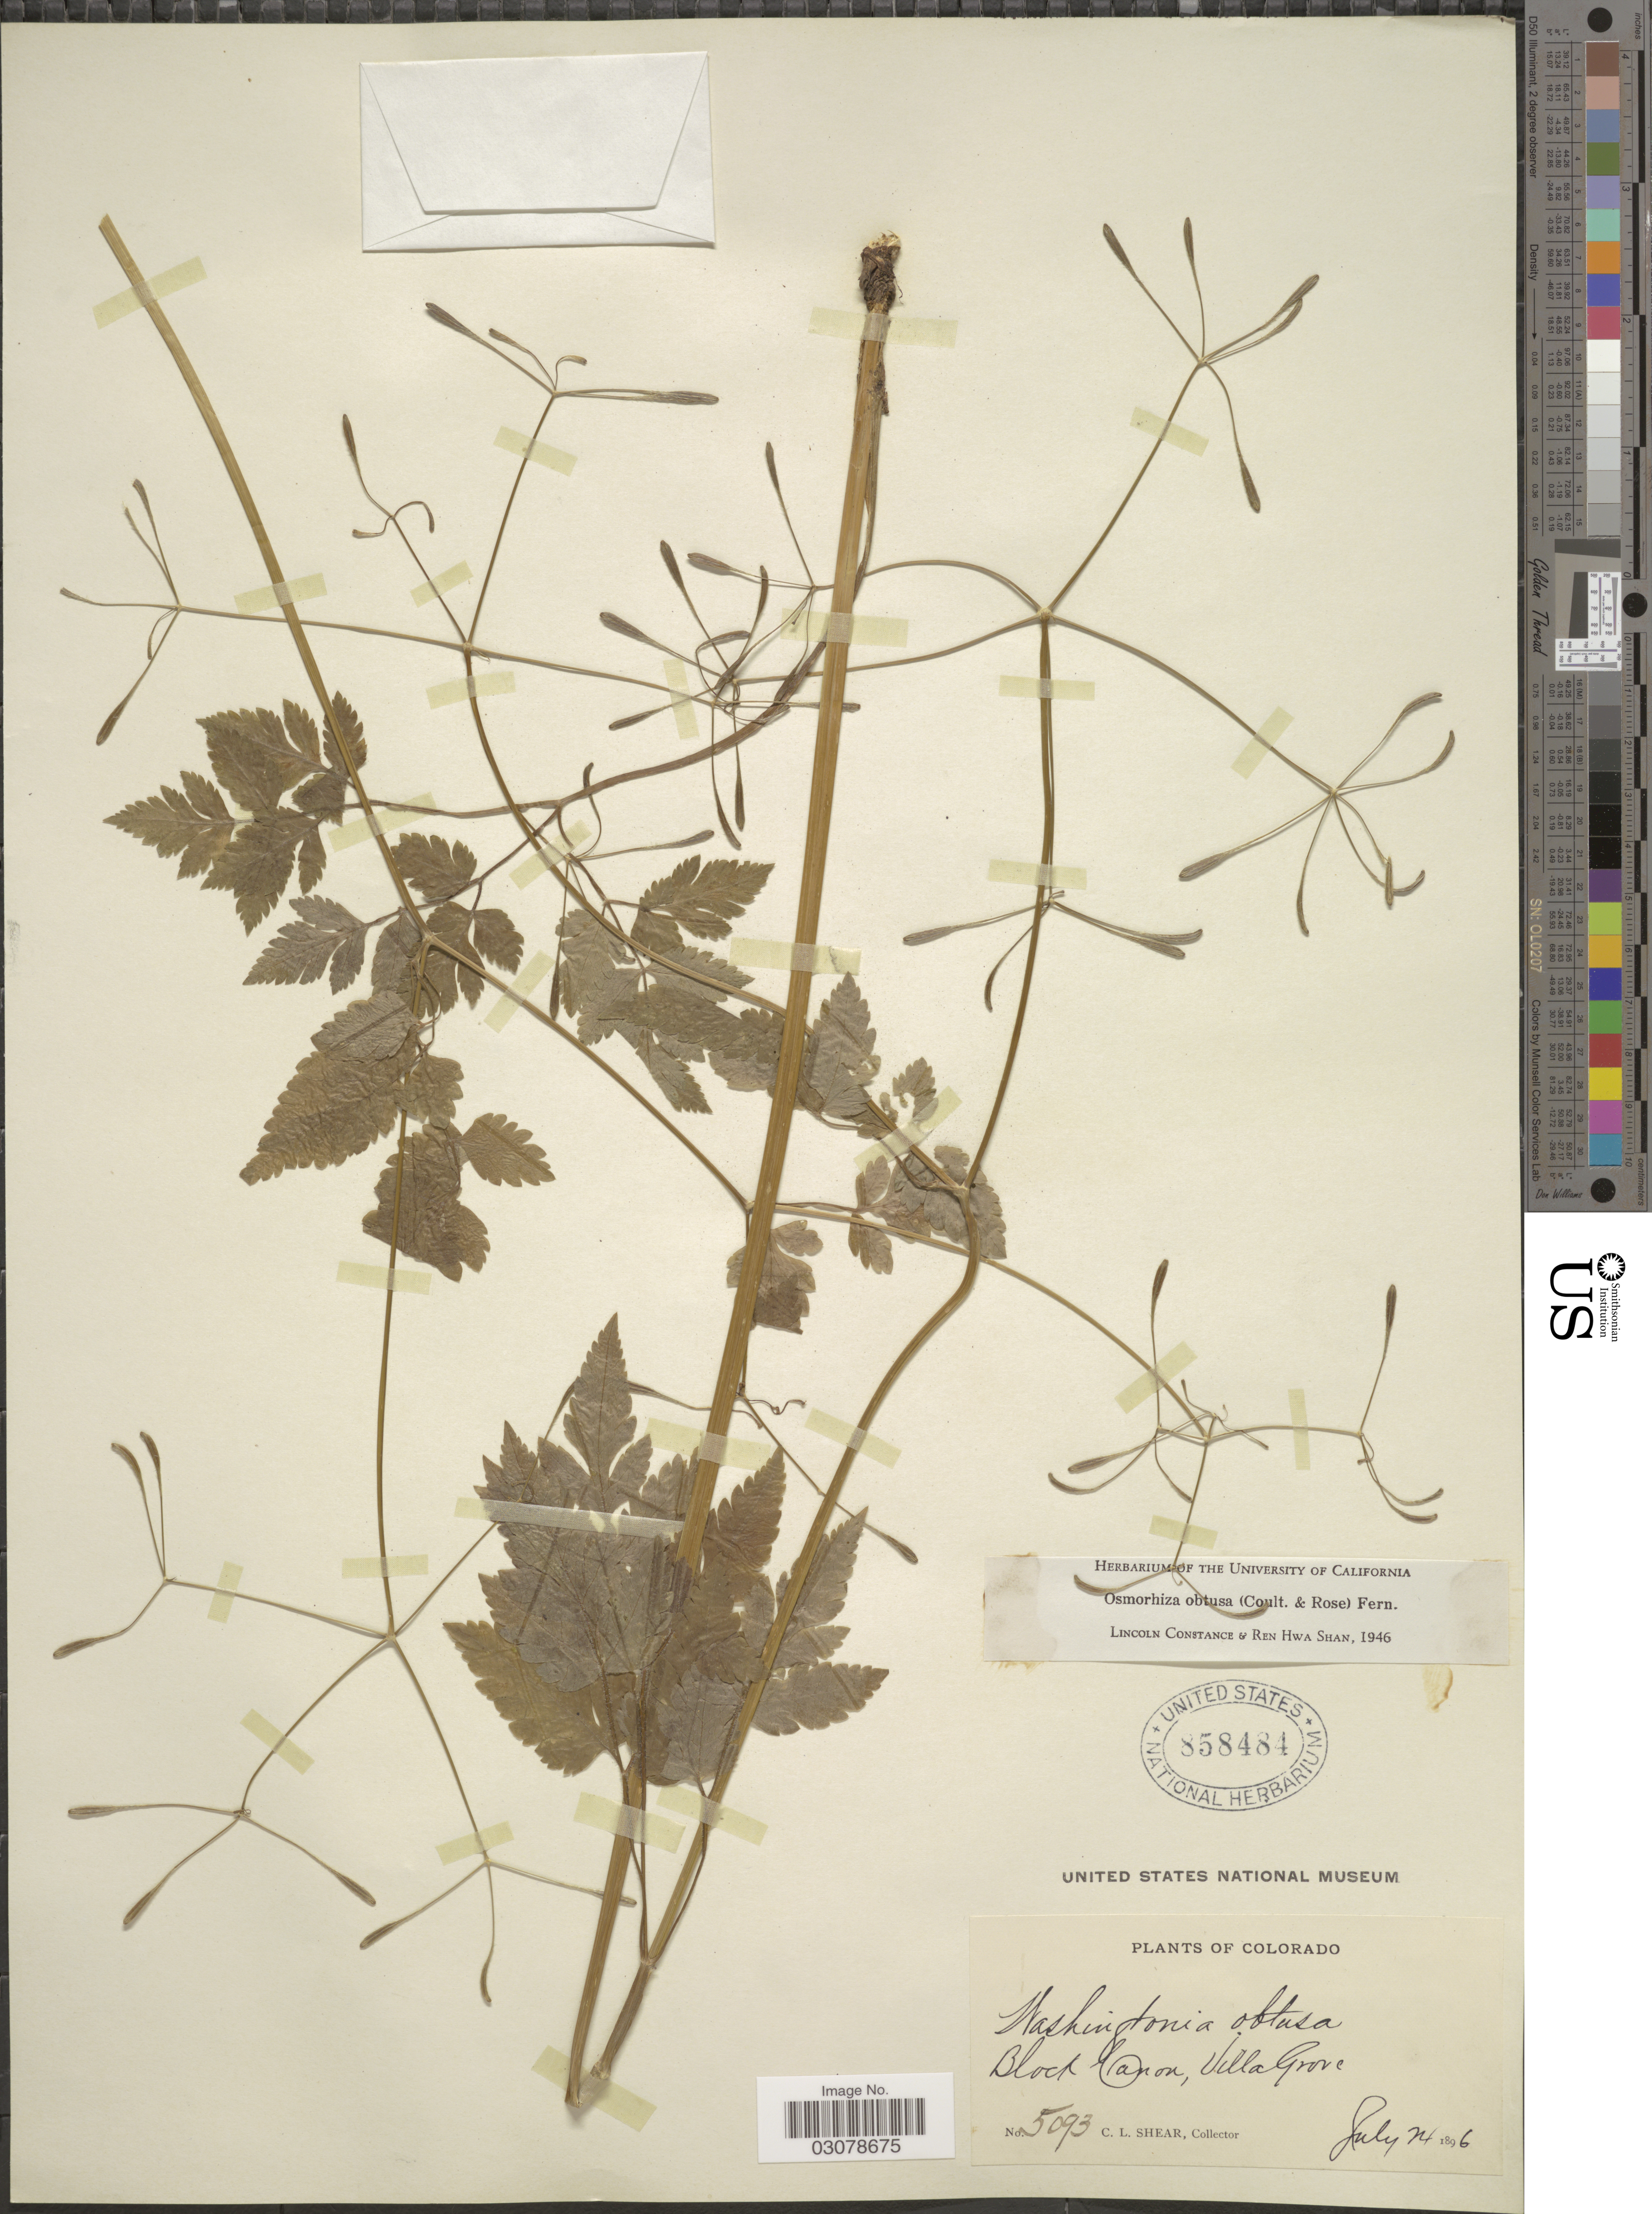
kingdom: Plantae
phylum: Tracheophyta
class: Magnoliopsida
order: Apiales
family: Apiaceae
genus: Osmorhiza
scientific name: Osmorhiza obtusa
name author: (J.M. Coult. & Rose) Fernald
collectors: C. L. Shear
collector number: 5093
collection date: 1896-07-24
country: United States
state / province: Colorado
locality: Block Canon, Villa Grove.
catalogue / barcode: US 858484